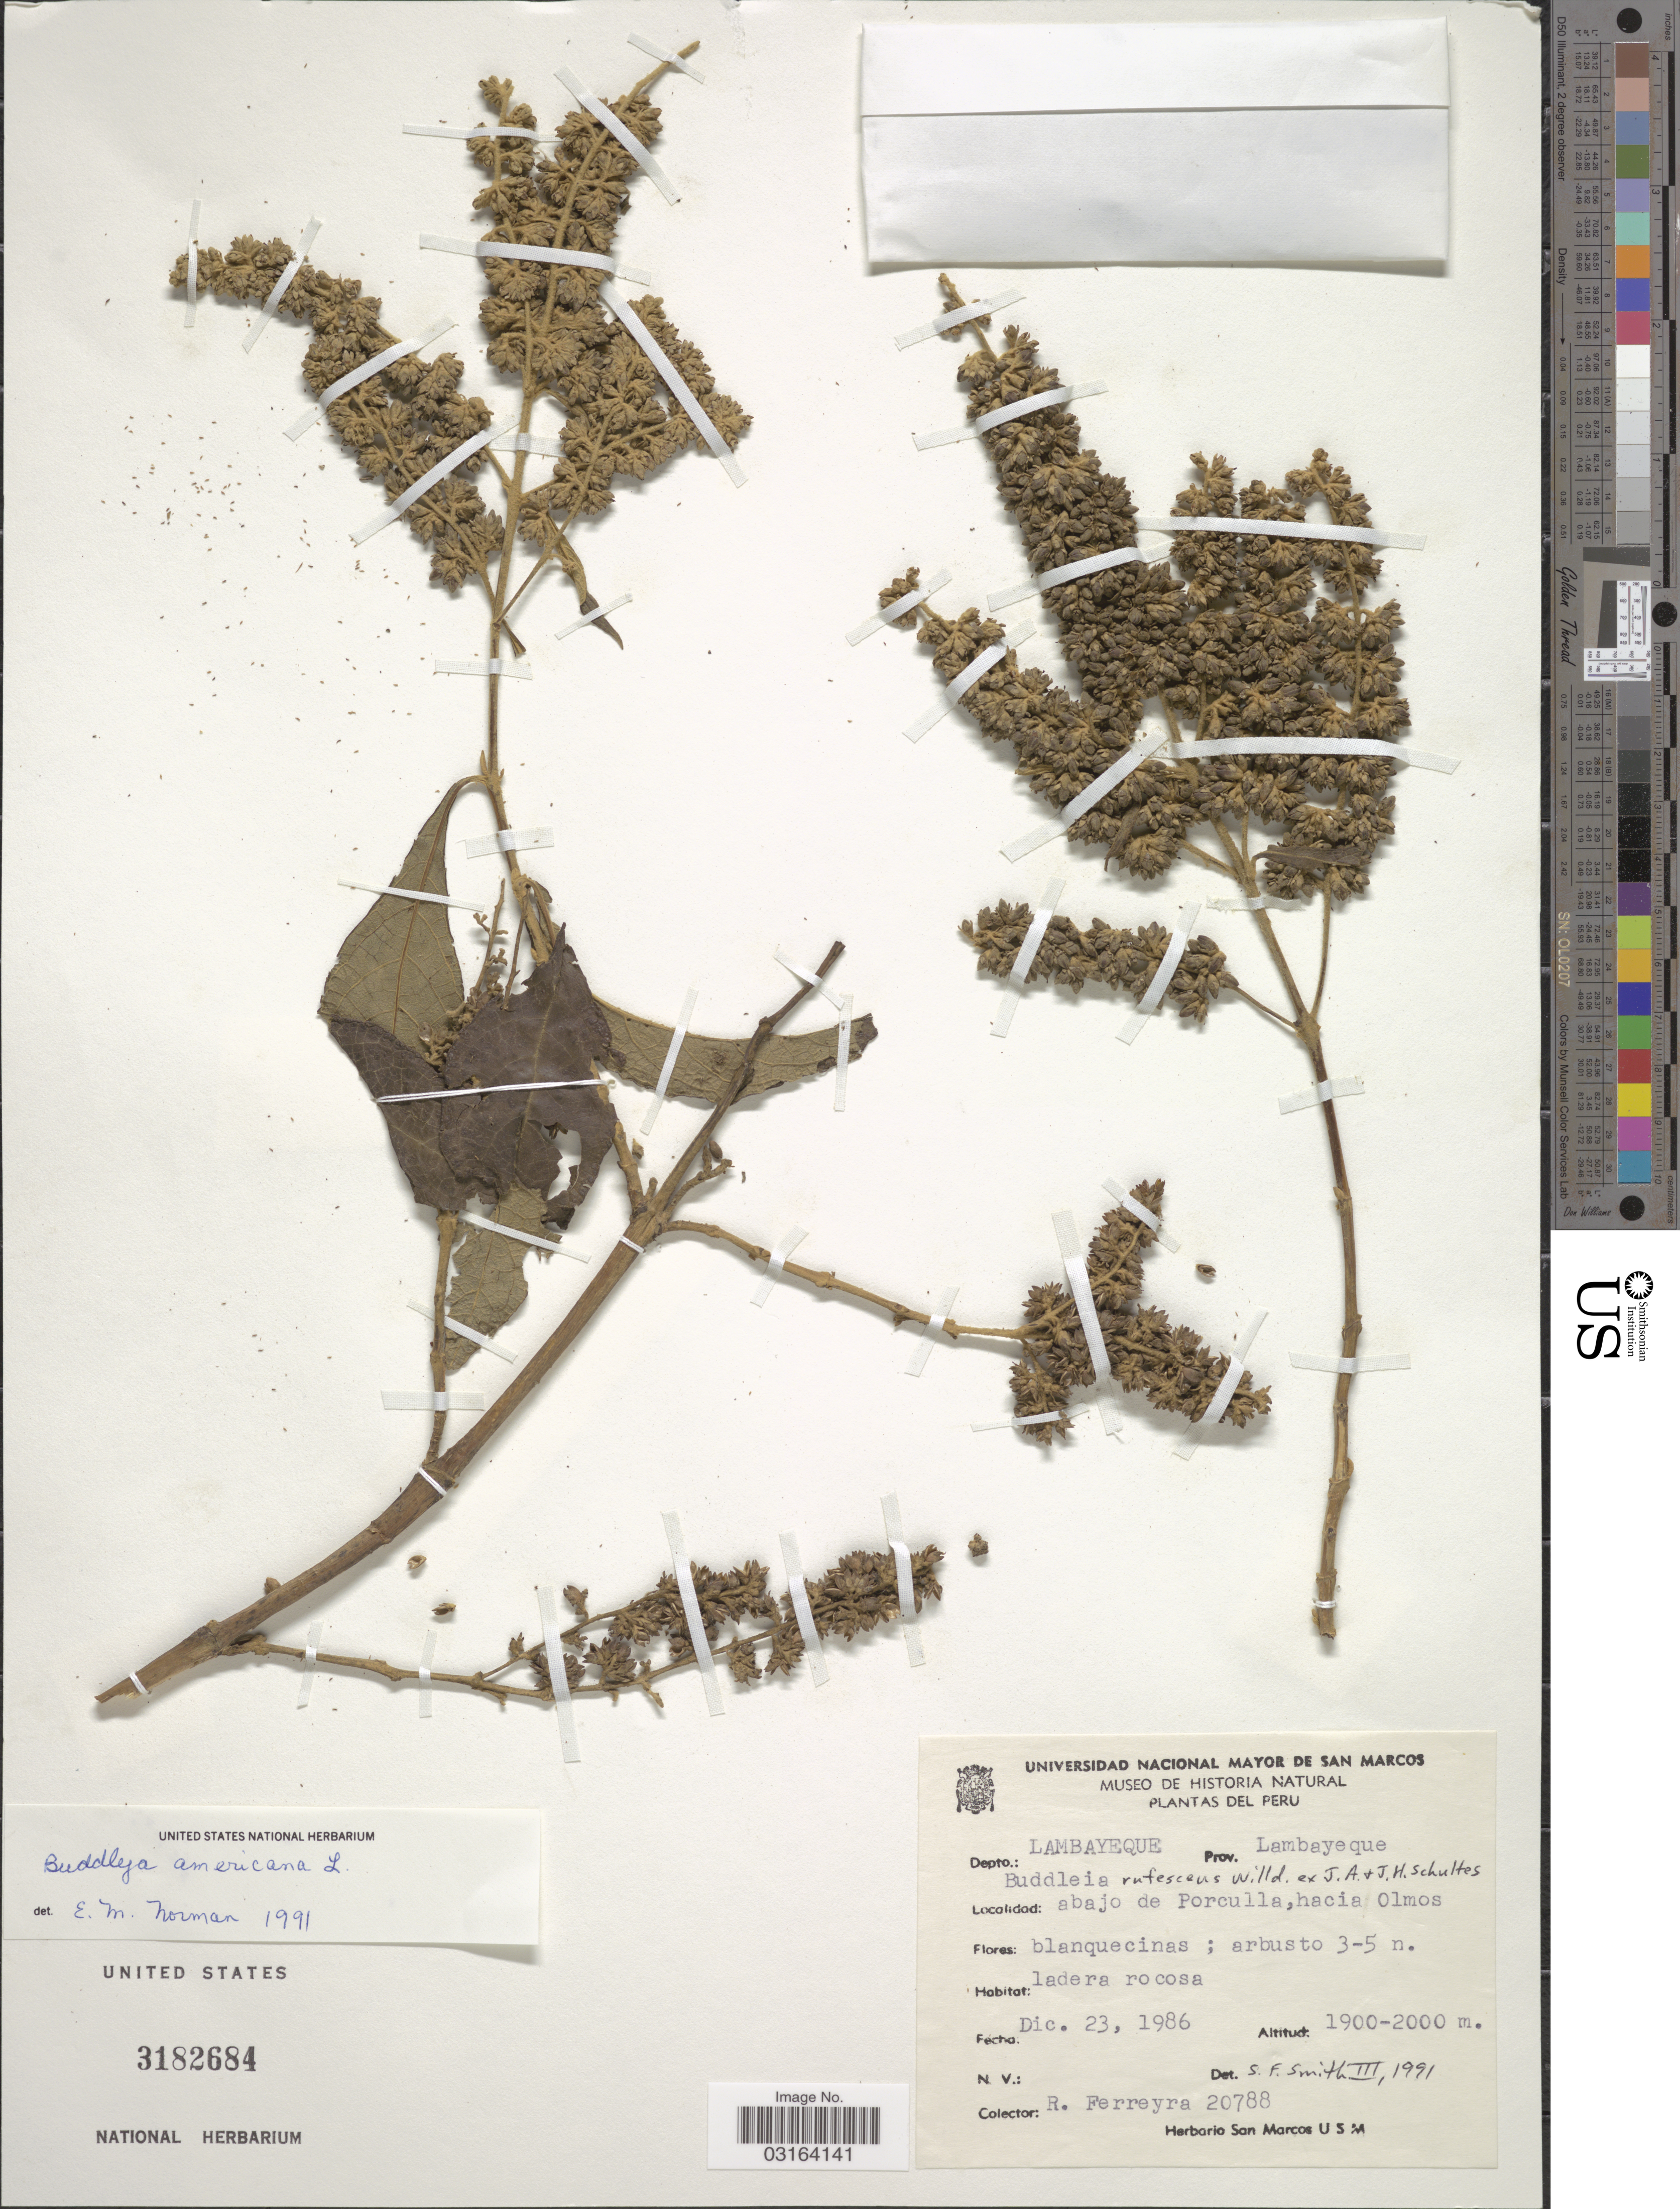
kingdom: Plantae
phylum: Tracheophyta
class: Magnoliopsida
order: Lamiales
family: Scrophulariaceae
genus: Buddleja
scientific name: Buddleja americana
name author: L.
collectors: R. A. Ferreyra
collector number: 20788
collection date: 1986-12-23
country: Peru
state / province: Lambayeque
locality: Depto.: Lambayeque, Prov. Lambayeque. abajo de Porculla, hacia Olmos.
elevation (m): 1900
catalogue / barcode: US 3182684